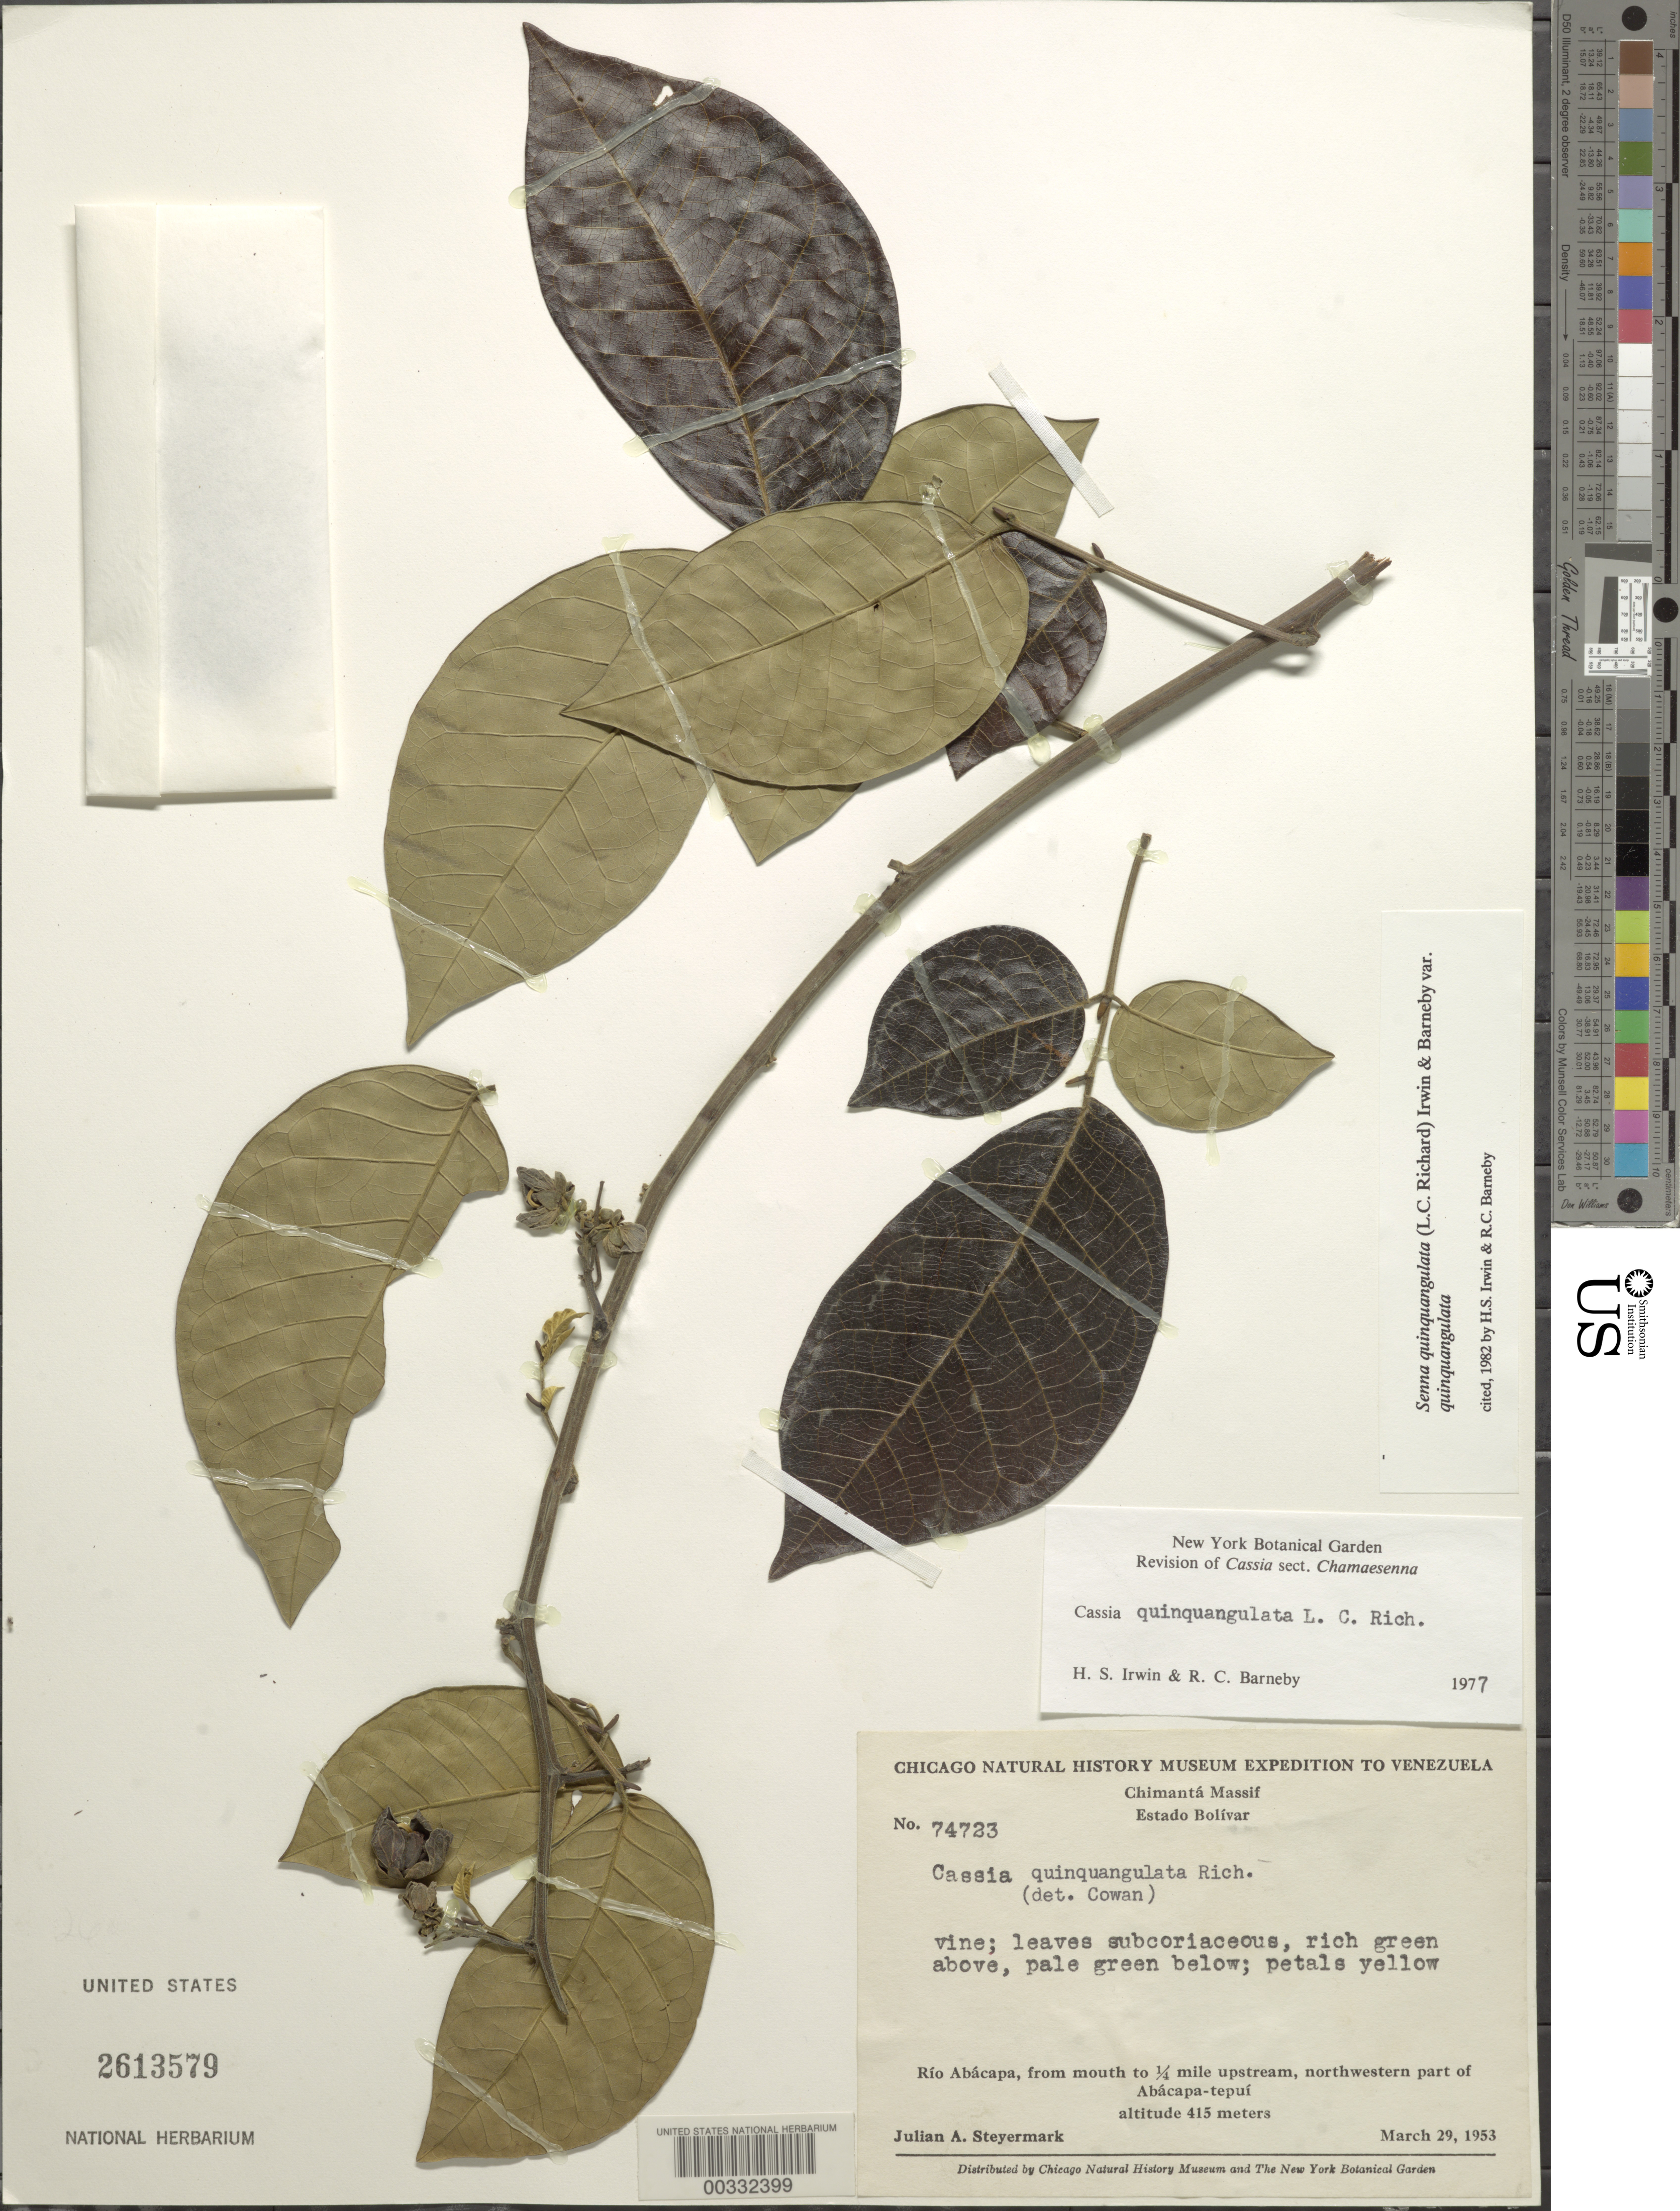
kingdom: Plantae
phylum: Tracheophyta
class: Magnoliopsida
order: Fabales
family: Fabaceae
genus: Senna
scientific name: Senna quinquangulata var. quinquangulata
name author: H.S. Irwin & Barneby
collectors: J. Steyermark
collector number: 74723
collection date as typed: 29 Mar 1953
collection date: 1953-03-29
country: Venezuela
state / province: Bolivar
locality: Rio abacapa, from mouth to 1/4 mi upstream, northwestern part of abacapa-tepui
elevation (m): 415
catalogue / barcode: US 2613579